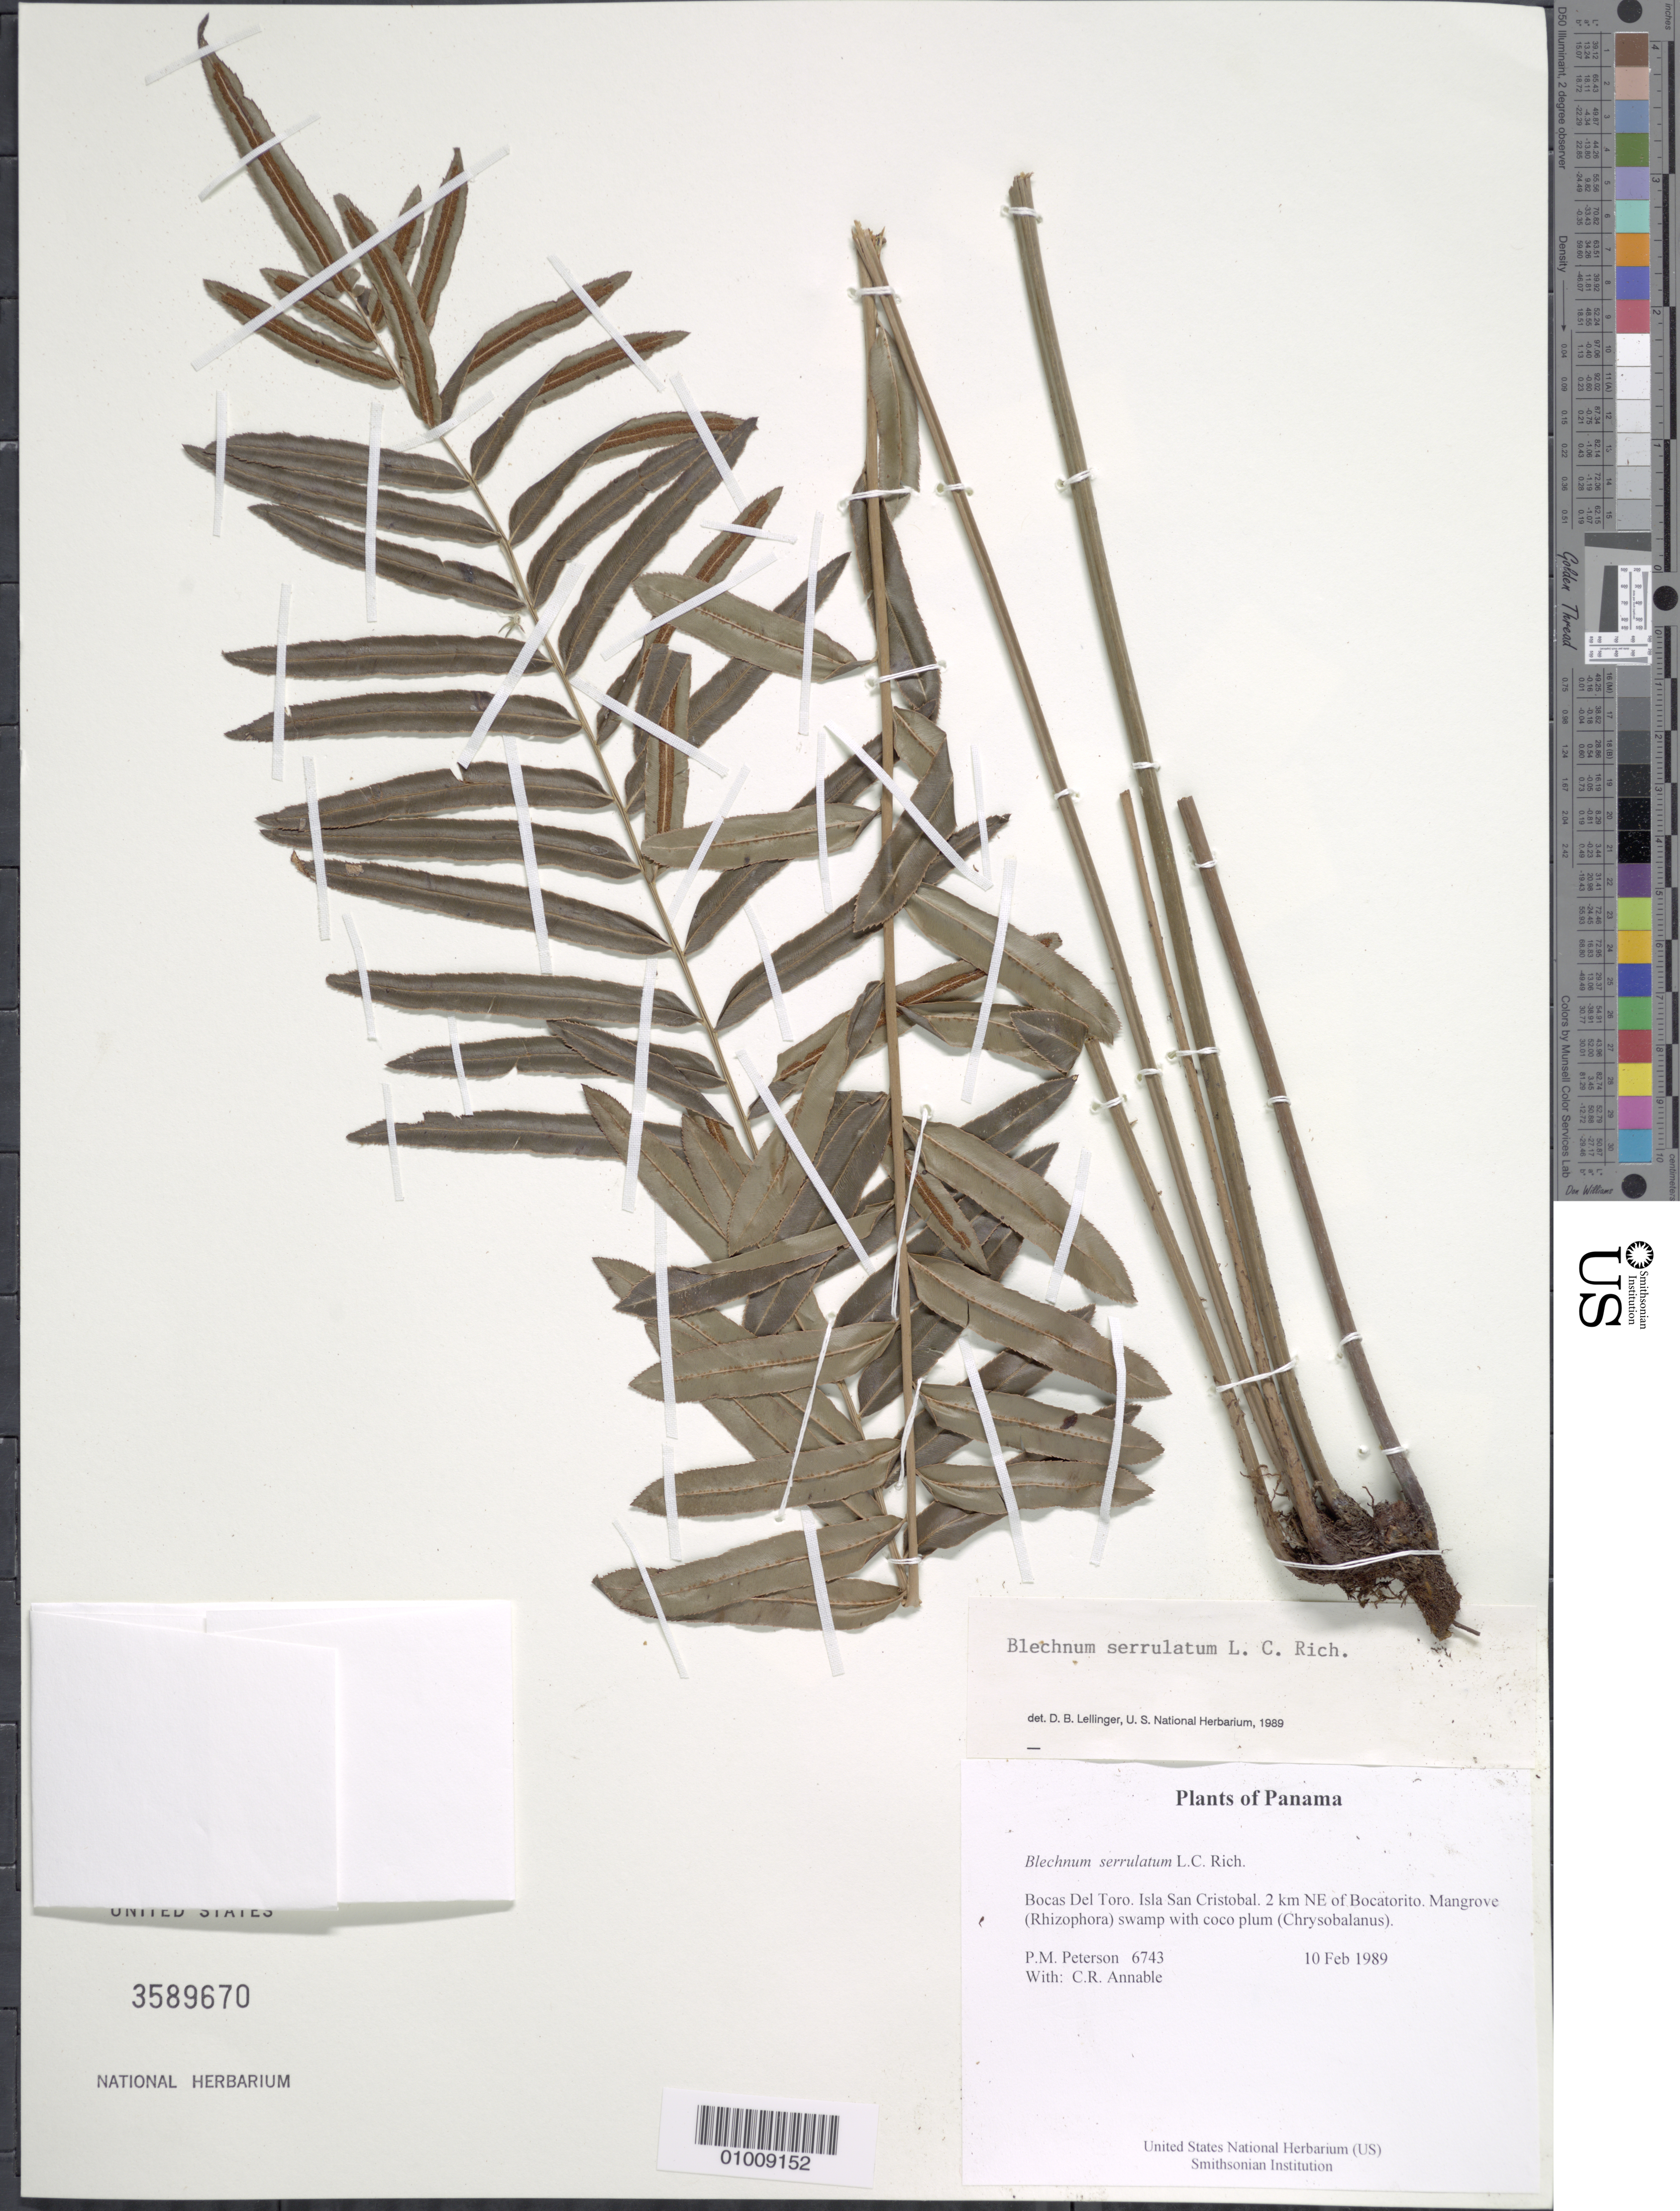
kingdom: Plantae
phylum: Tracheophyta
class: Polypodiopsida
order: Polypodiales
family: Blechnaceae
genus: Telmatoblechnum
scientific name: Telmatoblechnum serrulatum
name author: (Rich.) Perrie et al.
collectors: P. M. Peterson & C. R. Annable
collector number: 06743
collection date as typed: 10 Feb 1989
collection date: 1989-02-10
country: Panama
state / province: Bocas del Toro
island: San Cristobal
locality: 2 km NE of Bocatorito.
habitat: Mangrove (Rhizophora) swamp with coco plum (Chrysobalanus).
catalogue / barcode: US 3589670